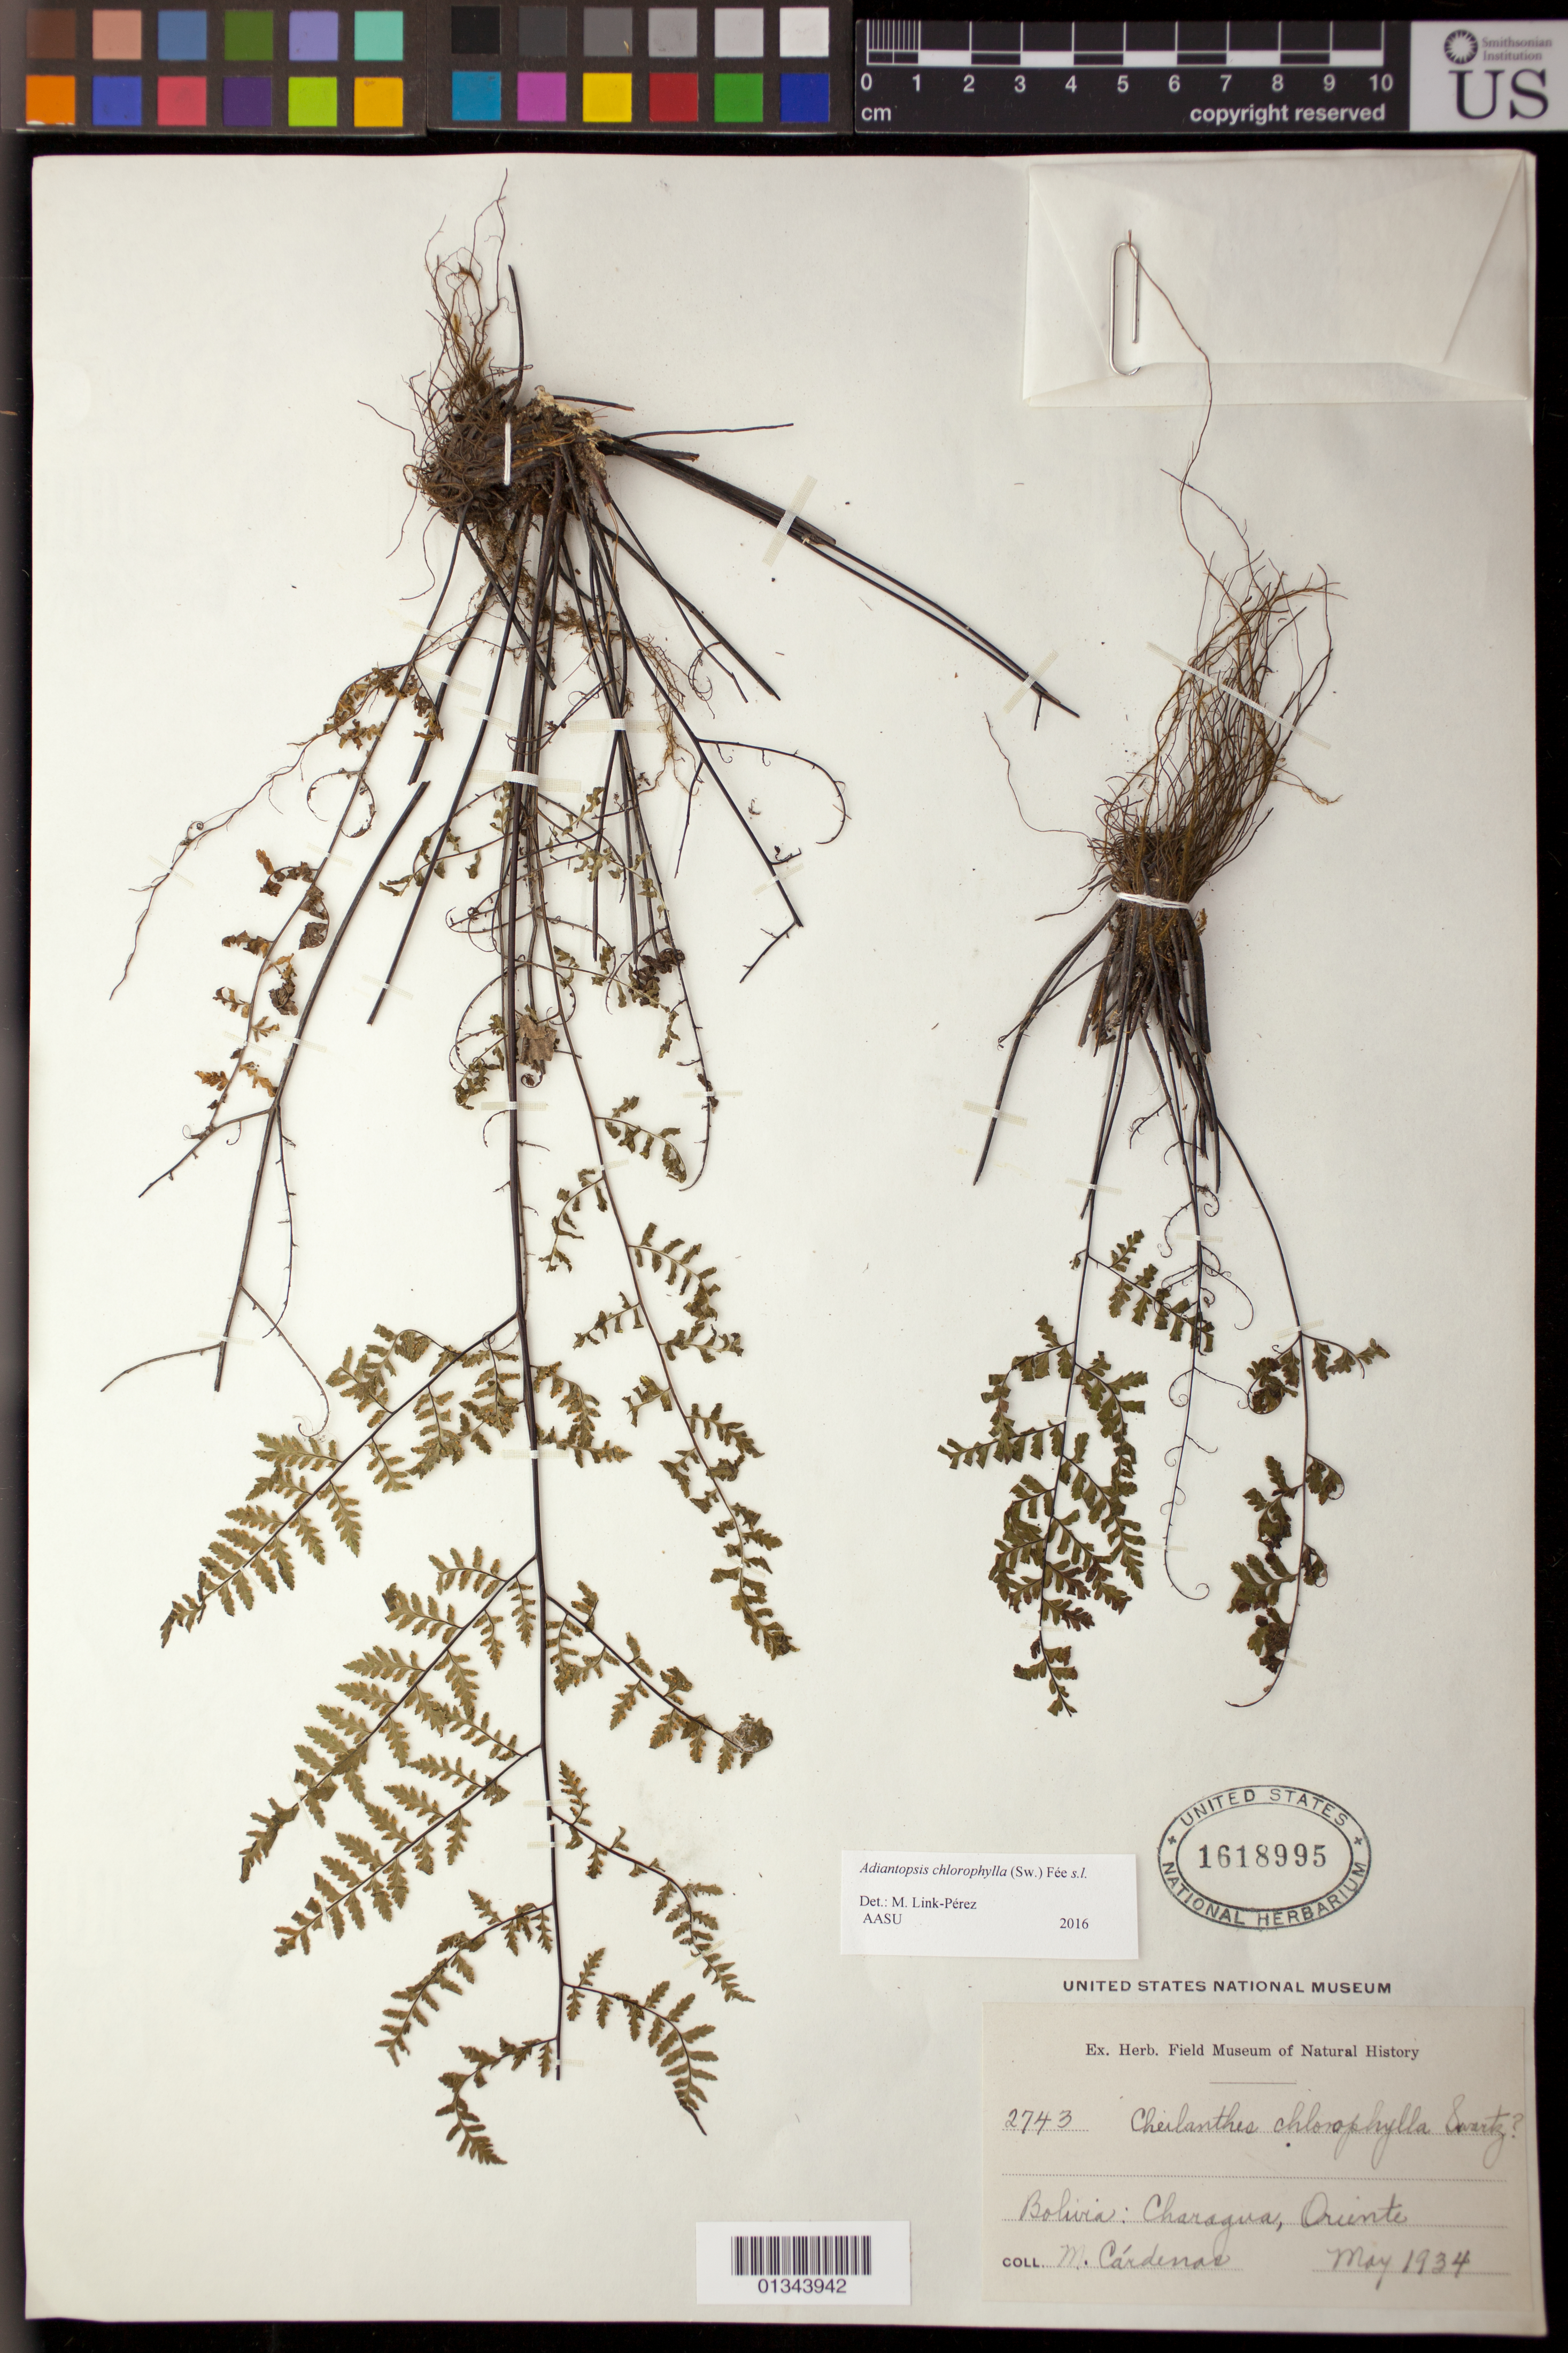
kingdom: Plantae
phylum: Tracheophyta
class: Polypodiopsida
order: Polypodiales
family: Pteridaceae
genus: Adiantopsis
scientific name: Adiantopsis chlorophylla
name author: (Sw.) Fée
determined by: Link-Perez, Melanie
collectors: M. Cárdenas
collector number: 2743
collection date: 1934-05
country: Bolivia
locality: Charagua, Oriente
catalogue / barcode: US 1618995